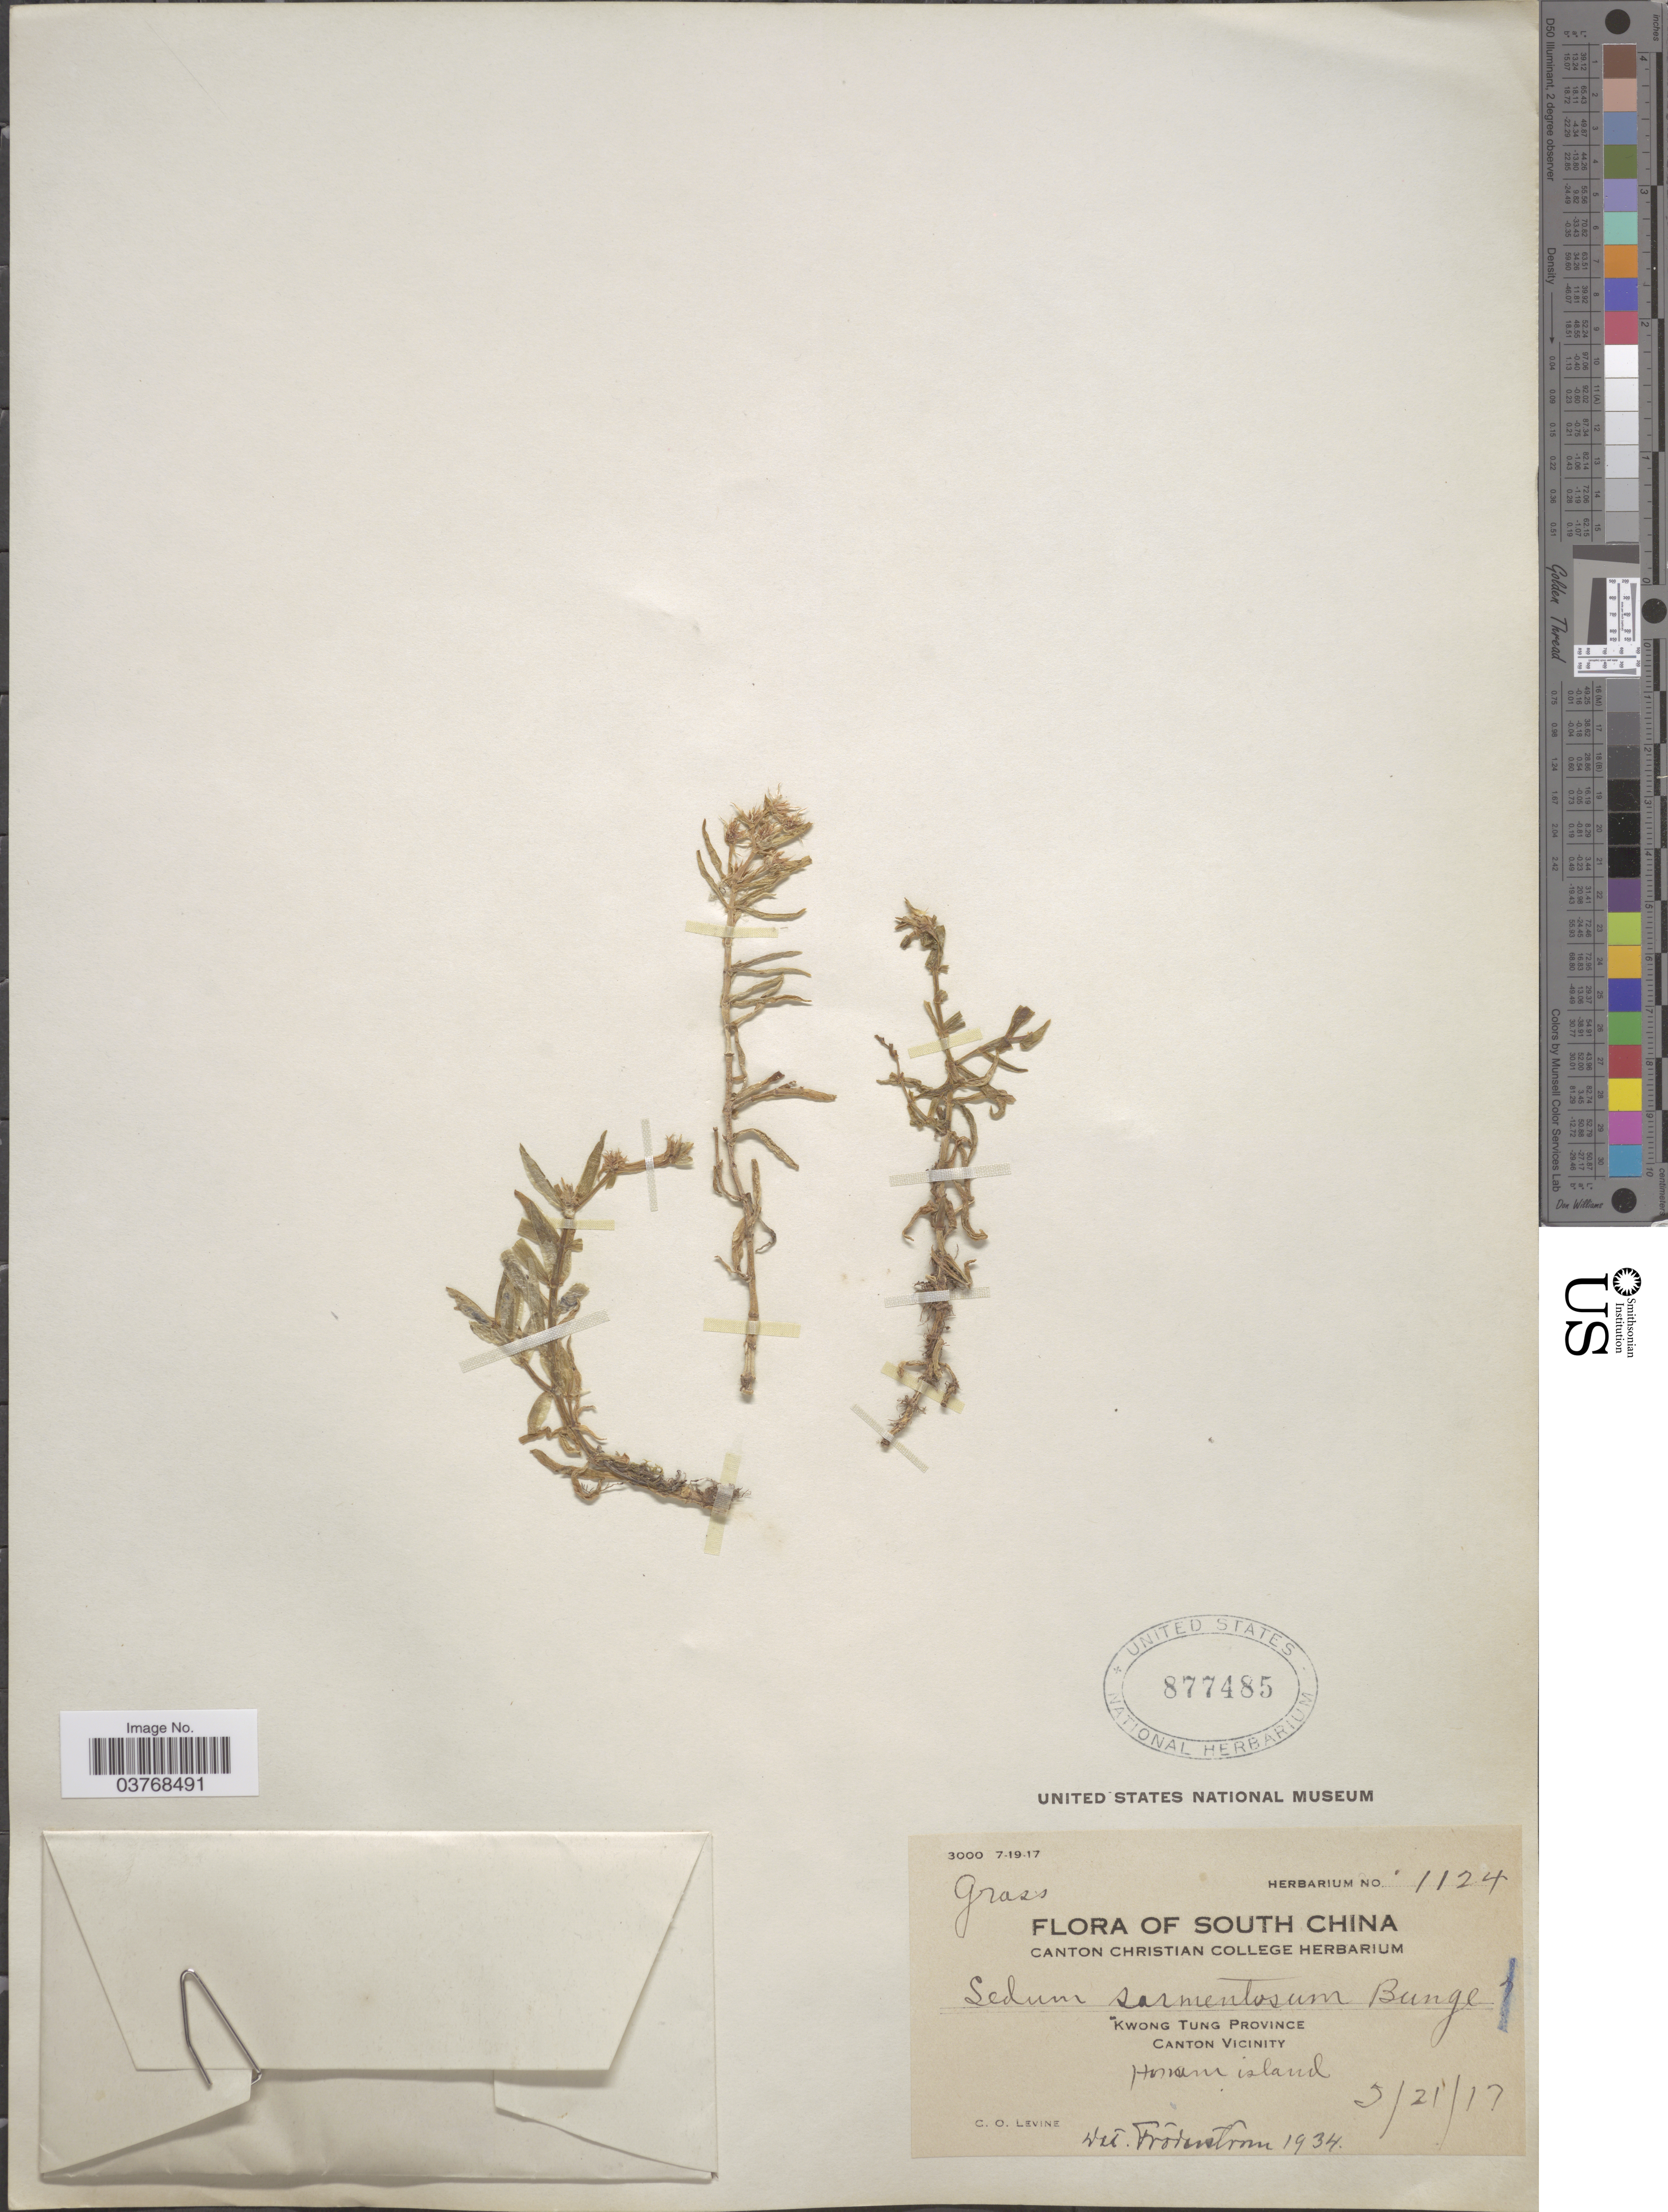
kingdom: Plantae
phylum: Tracheophyta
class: Magnoliopsida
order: Saxifragales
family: Crassulaceae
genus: Sedum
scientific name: Sedum sarmentosum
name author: Bunge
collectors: C. O. Levine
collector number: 1124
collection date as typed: Transcribed d/m/y: 21/5/17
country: China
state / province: Guangdong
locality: South China. Kwong Tung Province. Canton Vicinity. Honam Island.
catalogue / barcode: US 877485